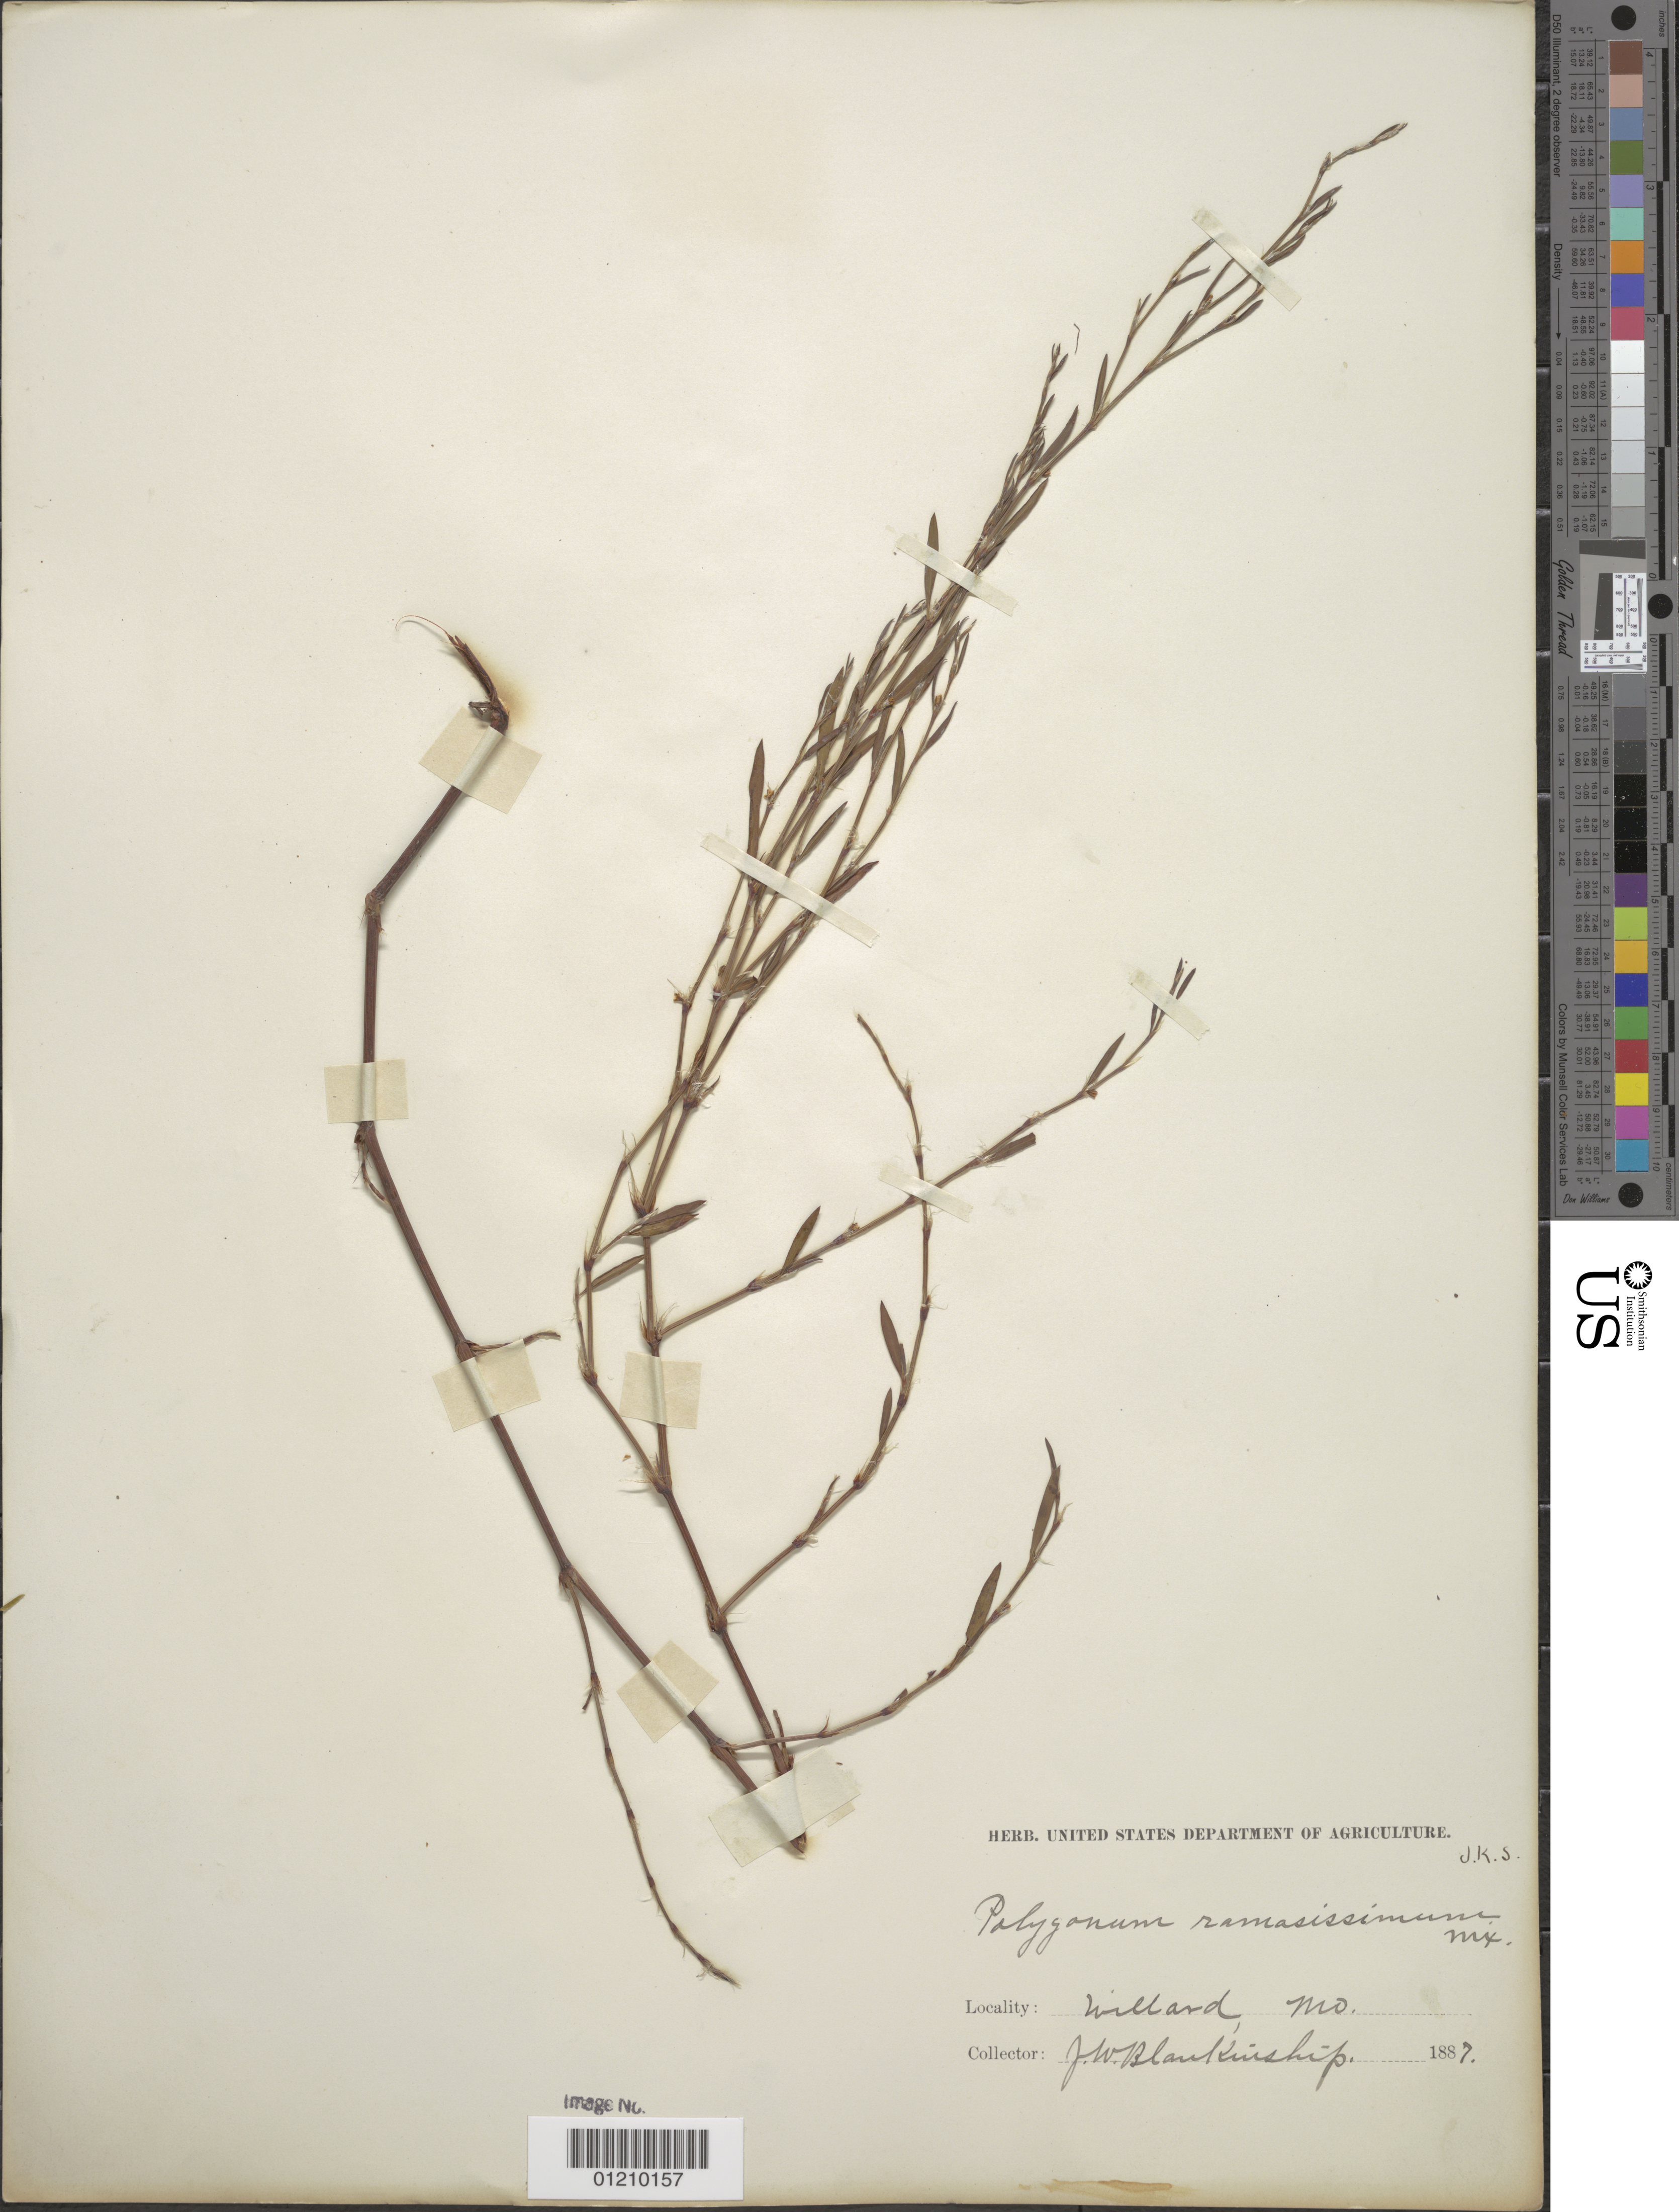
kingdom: Plantae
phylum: Tracheophyta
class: Magnoliopsida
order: Caryophyllales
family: Polygonaceae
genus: Polygonum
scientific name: Polygonum ramosissimum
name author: Michx.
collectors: J. W. Blankinship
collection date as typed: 1887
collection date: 1887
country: United States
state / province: Missouri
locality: Willard